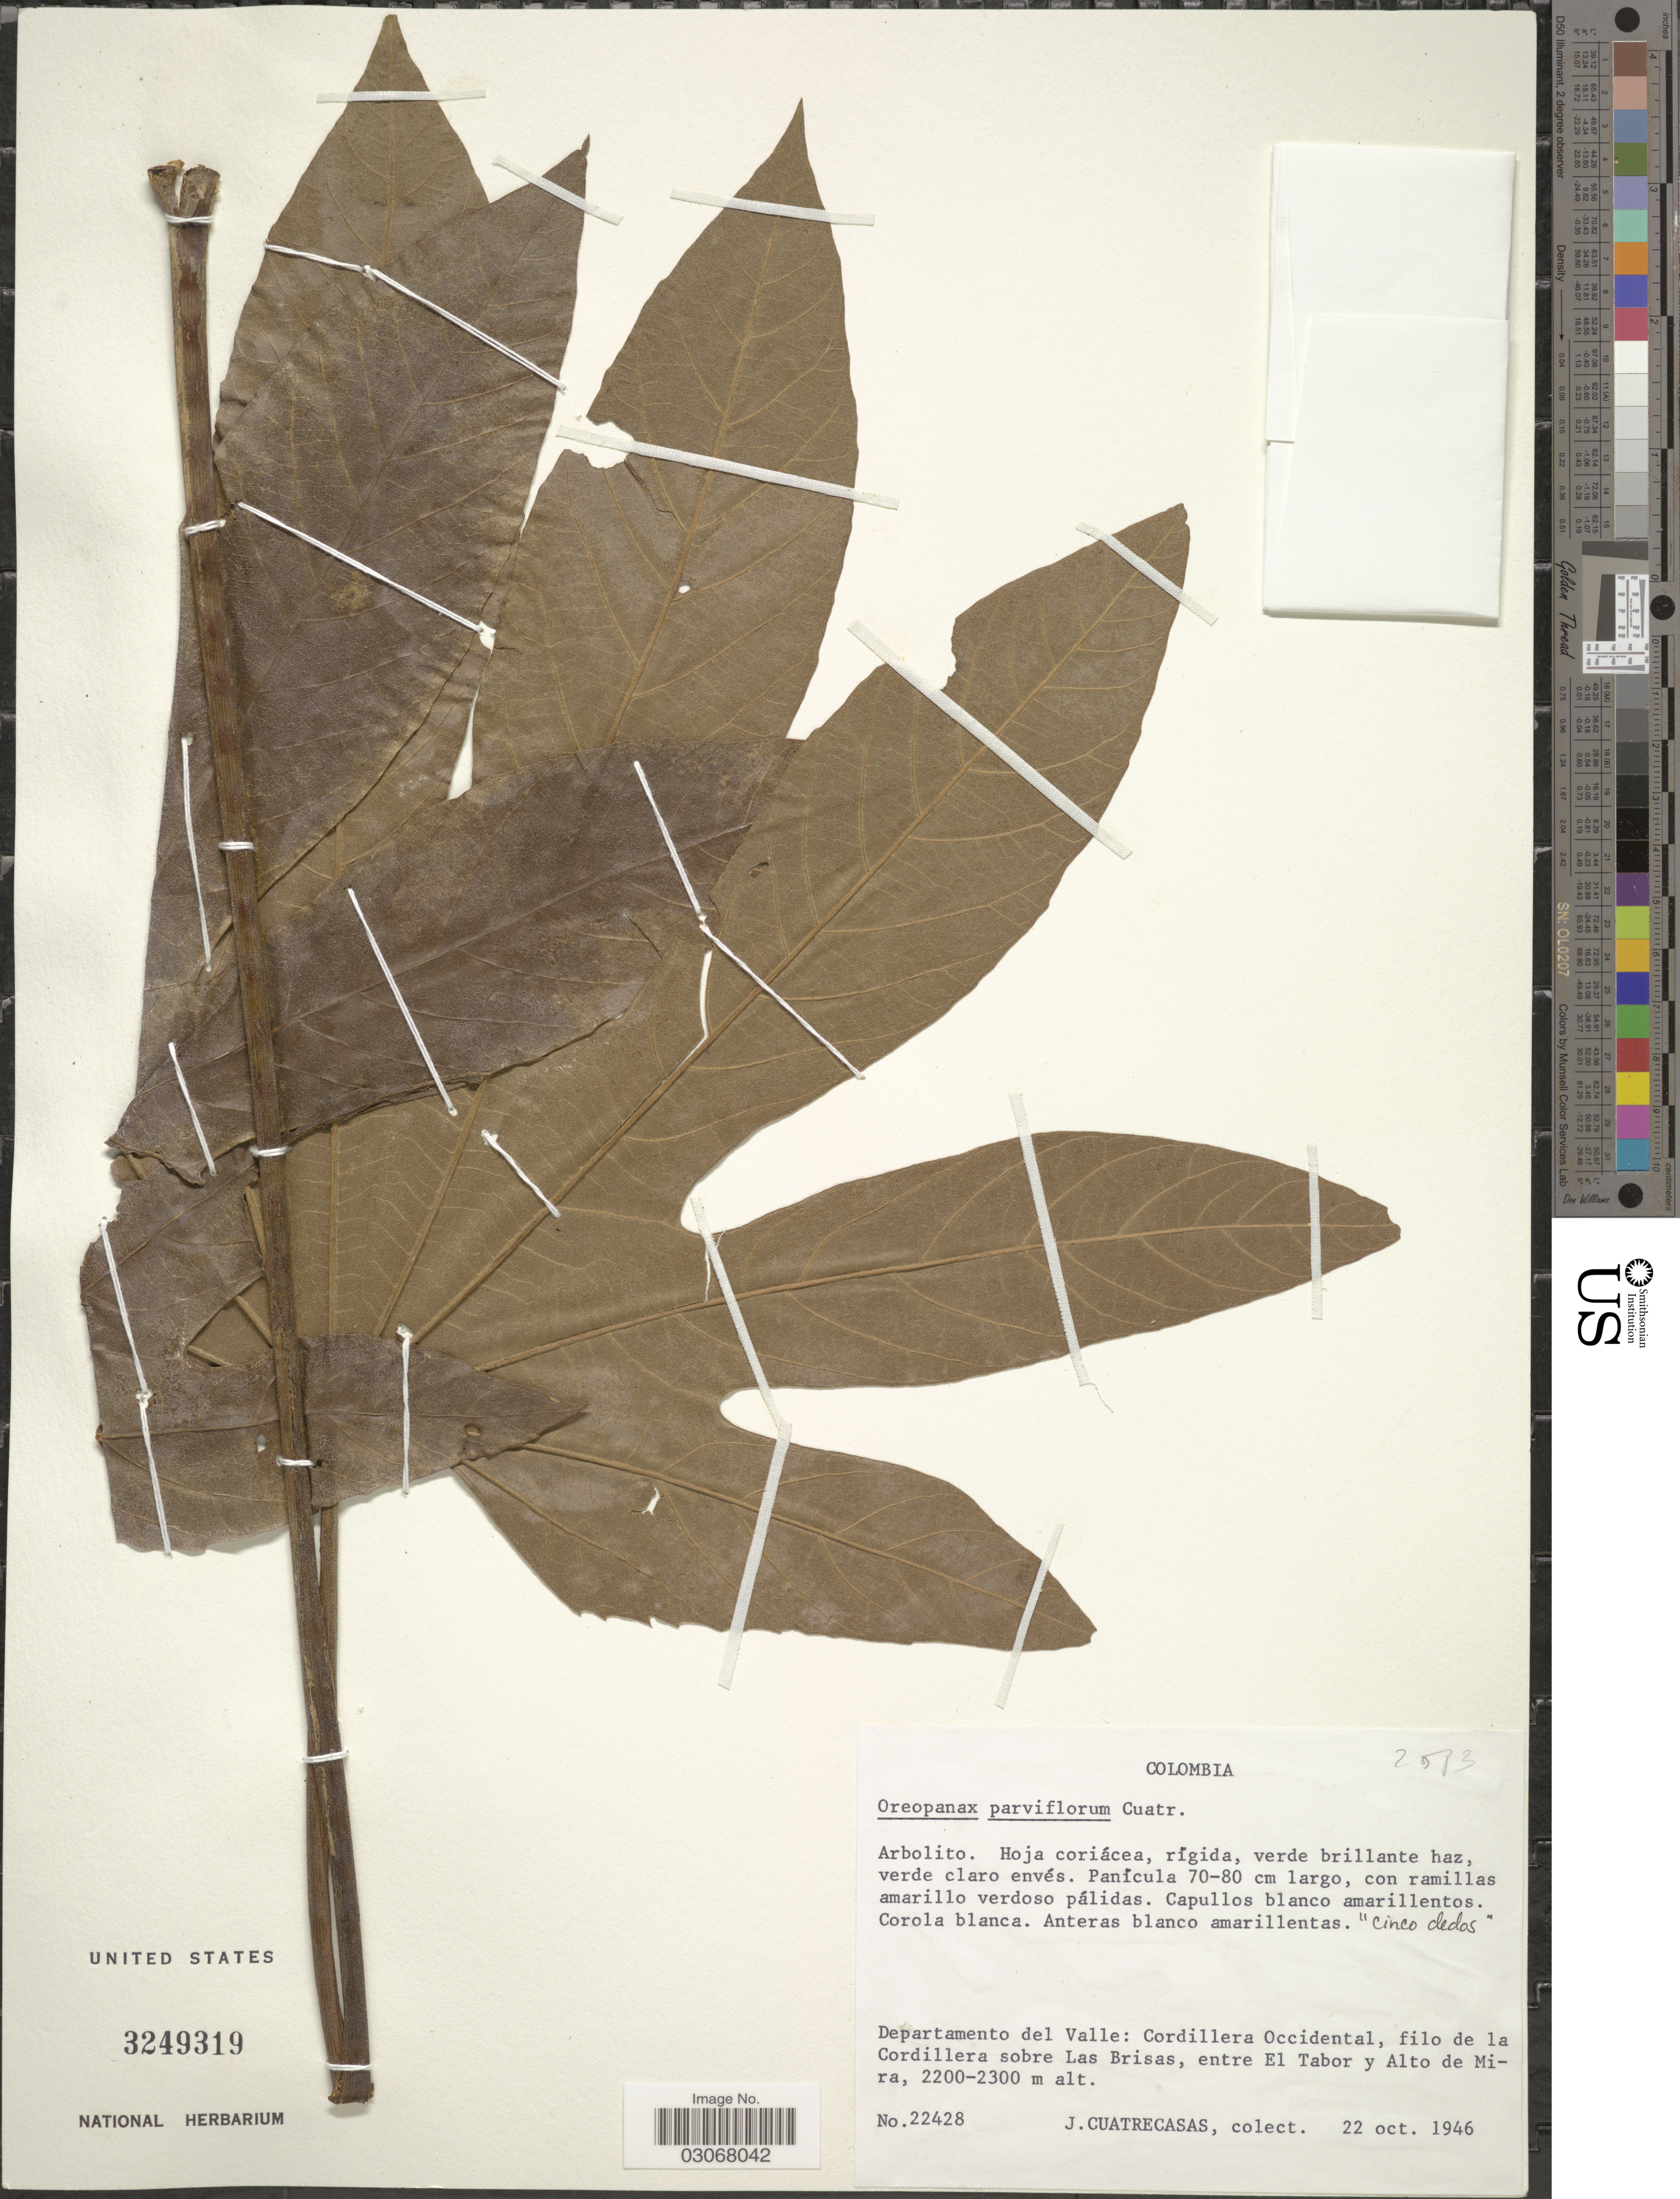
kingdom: Plantae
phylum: Tracheophyta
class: Magnoliopsida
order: Apiales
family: Araliaceae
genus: Oreopanax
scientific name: Oreopanax parviflorus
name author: Cuatrec.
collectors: J. Cuatrecasas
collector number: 22428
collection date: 1946-10-22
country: Colombia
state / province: Valle del Cauca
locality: Departamento del Valle: Cordillera Occidental, filo de la Cordillera sobre Las Brisas, entre El Tabor y Alto de Mira.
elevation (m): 2200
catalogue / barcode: US 3249319